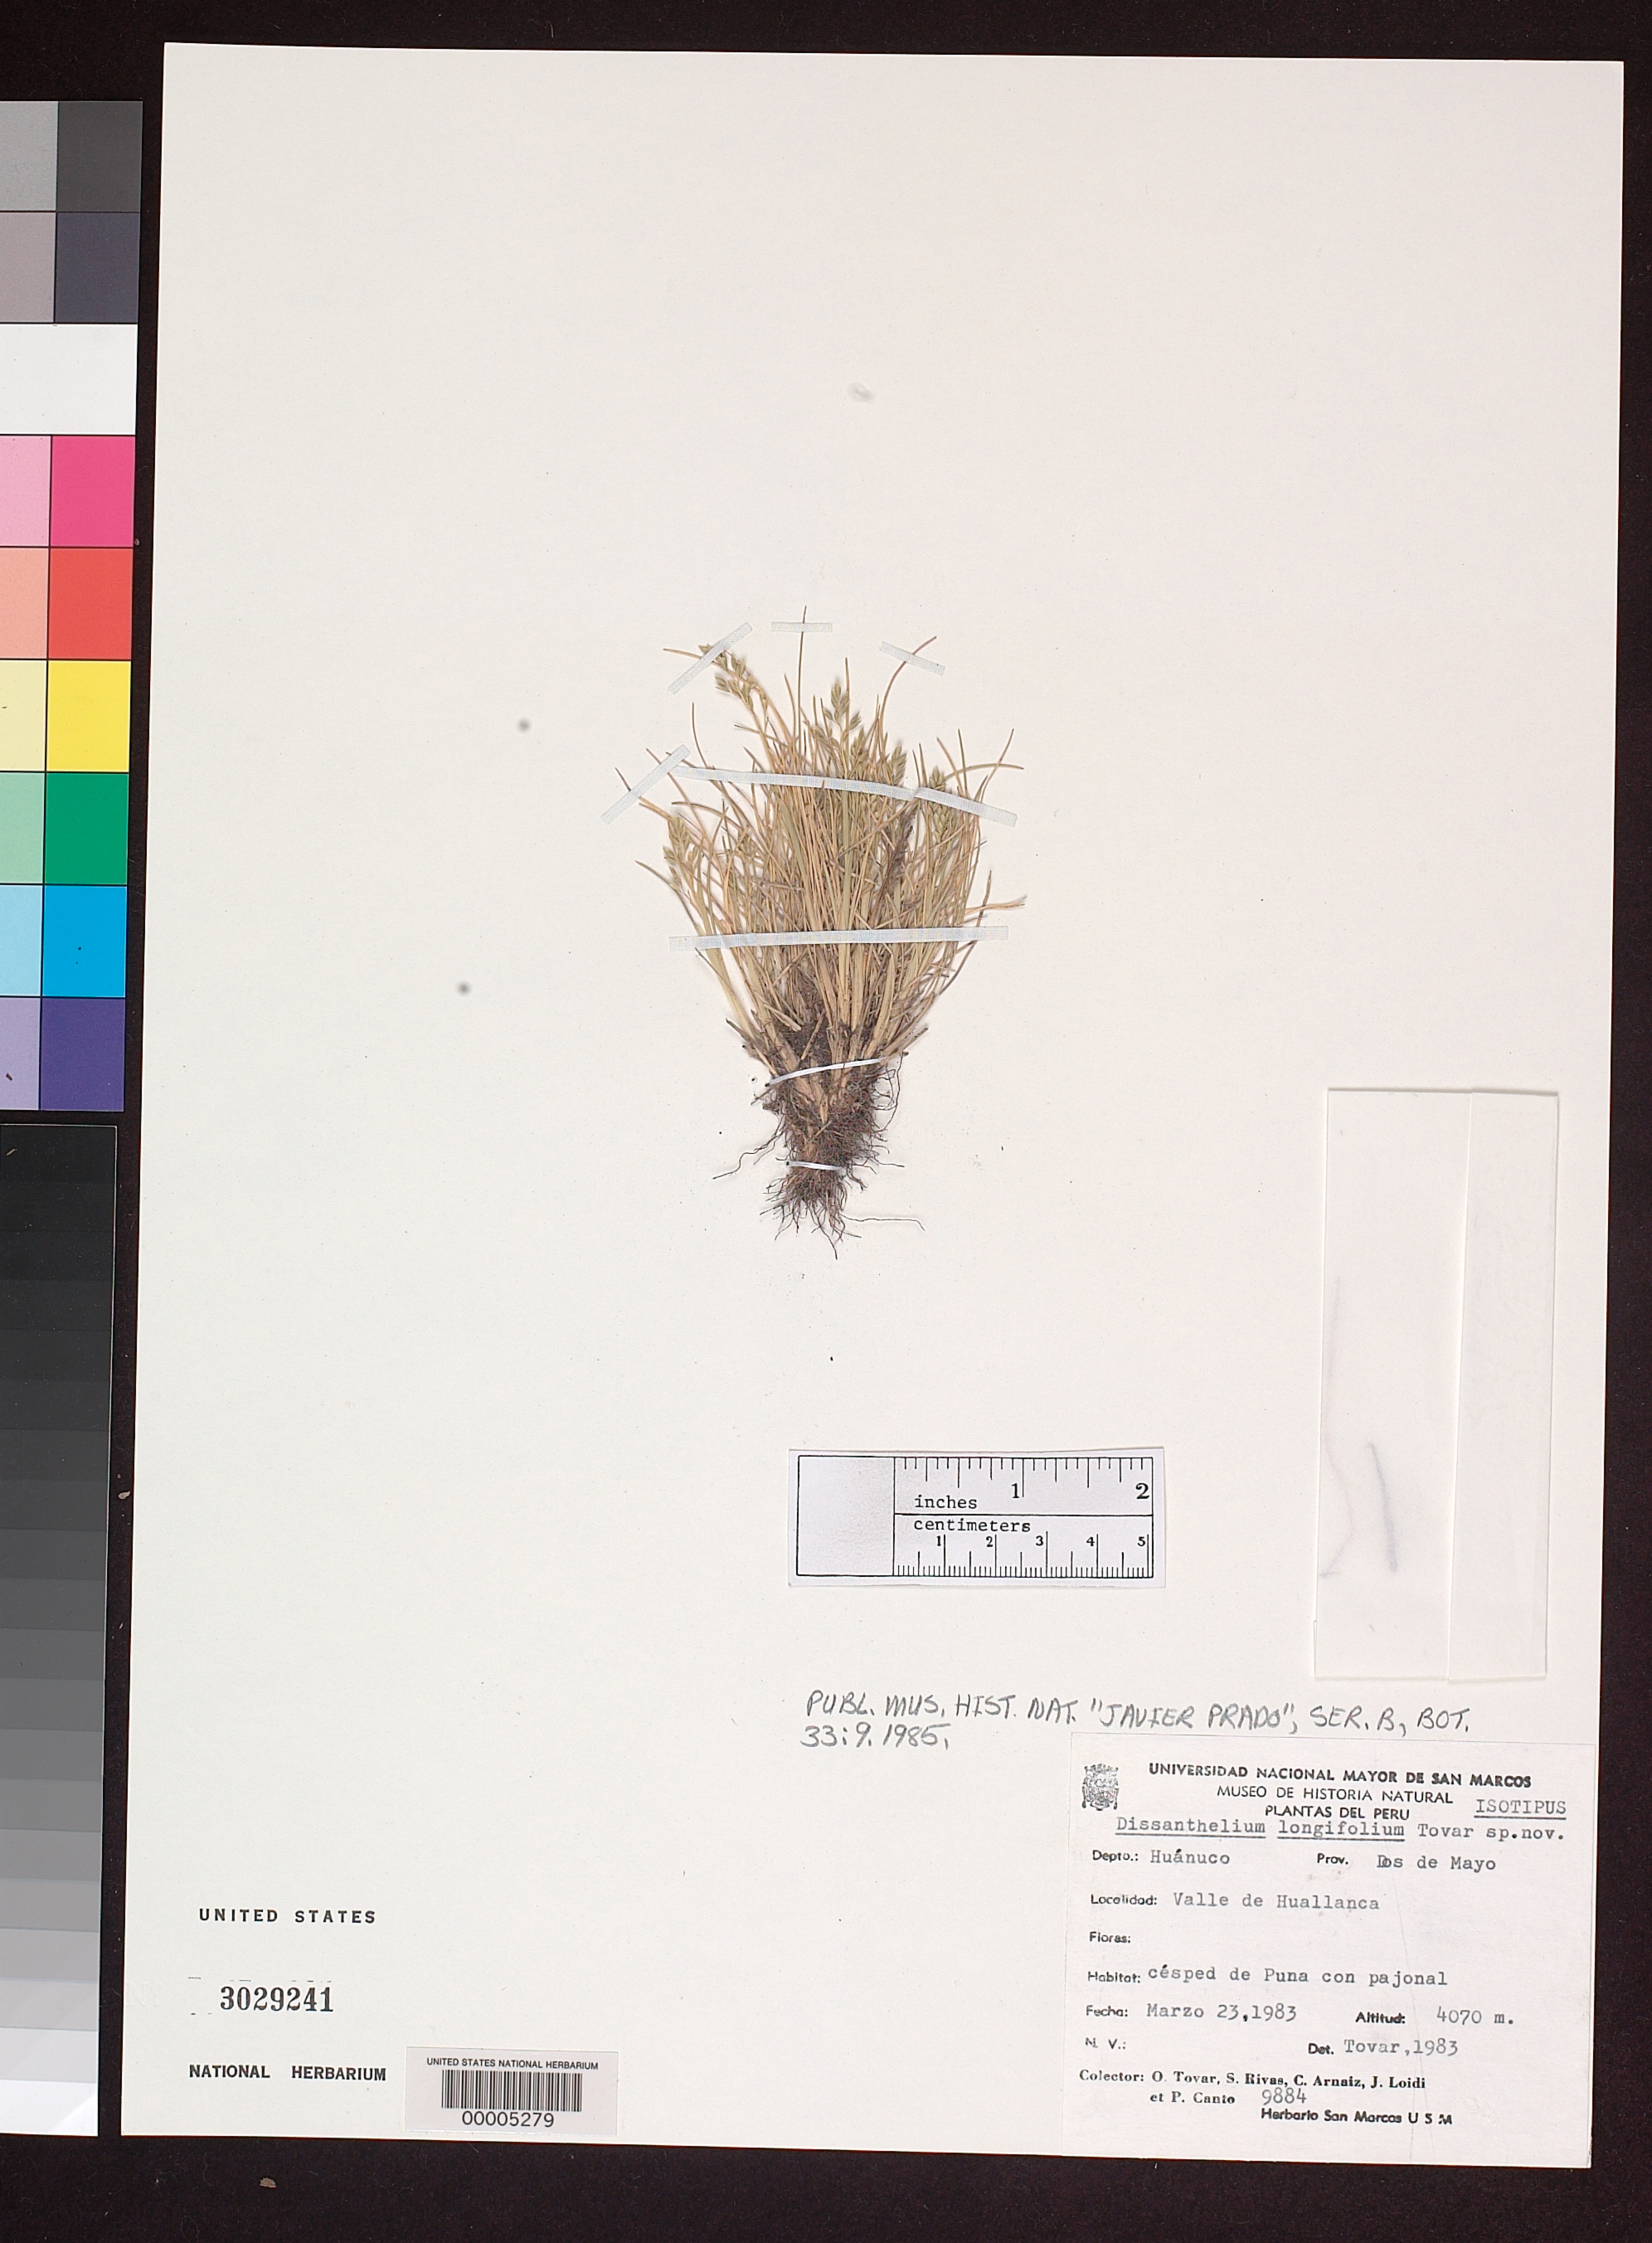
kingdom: Plantae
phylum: Tracheophyta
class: Liliopsida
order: Poales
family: Poaceae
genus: Dissanthelium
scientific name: Dissanthelium longifolium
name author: Tovar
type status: Isotype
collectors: Ó. Tovar, S. Rivas, C. Arnaiz, J. Loidi & P. Cantó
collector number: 9884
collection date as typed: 23 Mar 1983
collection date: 1983-03-23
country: Peru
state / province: Huánuco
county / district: Dos de Mayo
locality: Valle de Huallanca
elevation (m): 4070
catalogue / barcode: US 3029241